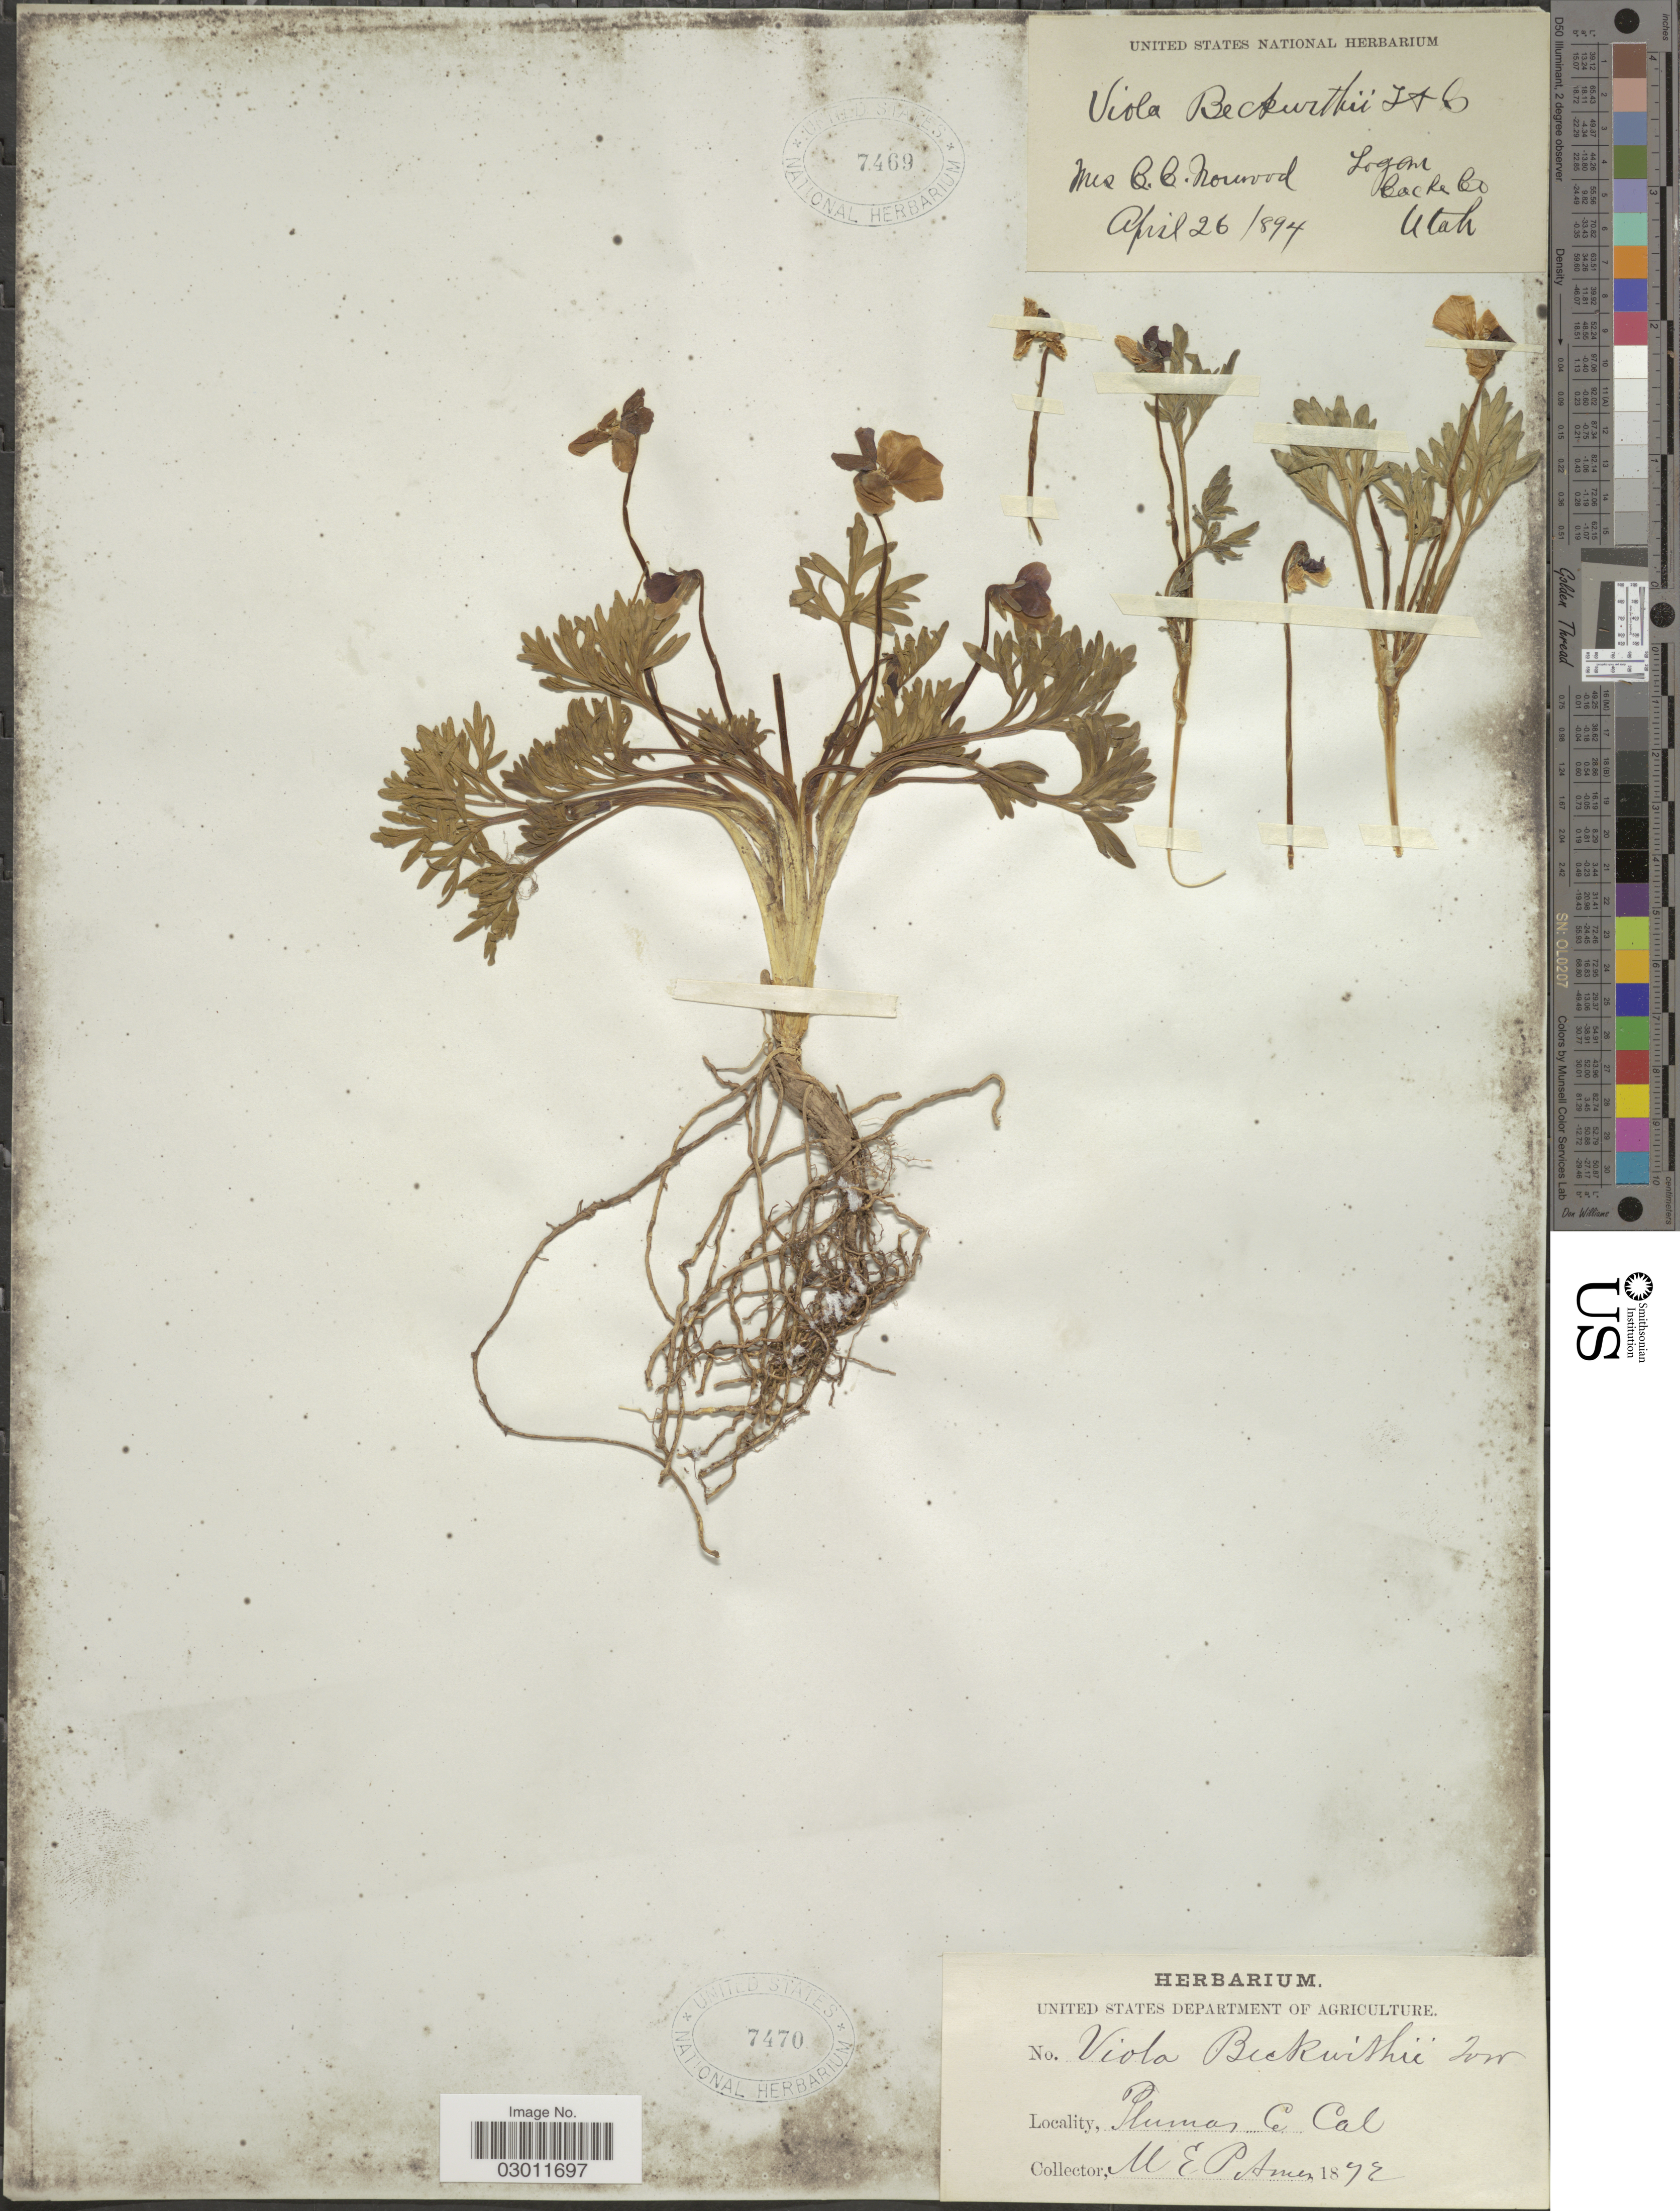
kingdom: Plantae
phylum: Tracheophyta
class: Magnoliopsida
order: Malpighiales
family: Violaceae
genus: Viola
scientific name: Viola beckwithii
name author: Torr.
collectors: C. Norwood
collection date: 1894-04-26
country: United States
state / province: Utah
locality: Logan, Cocke Co.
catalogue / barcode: US 7469-2